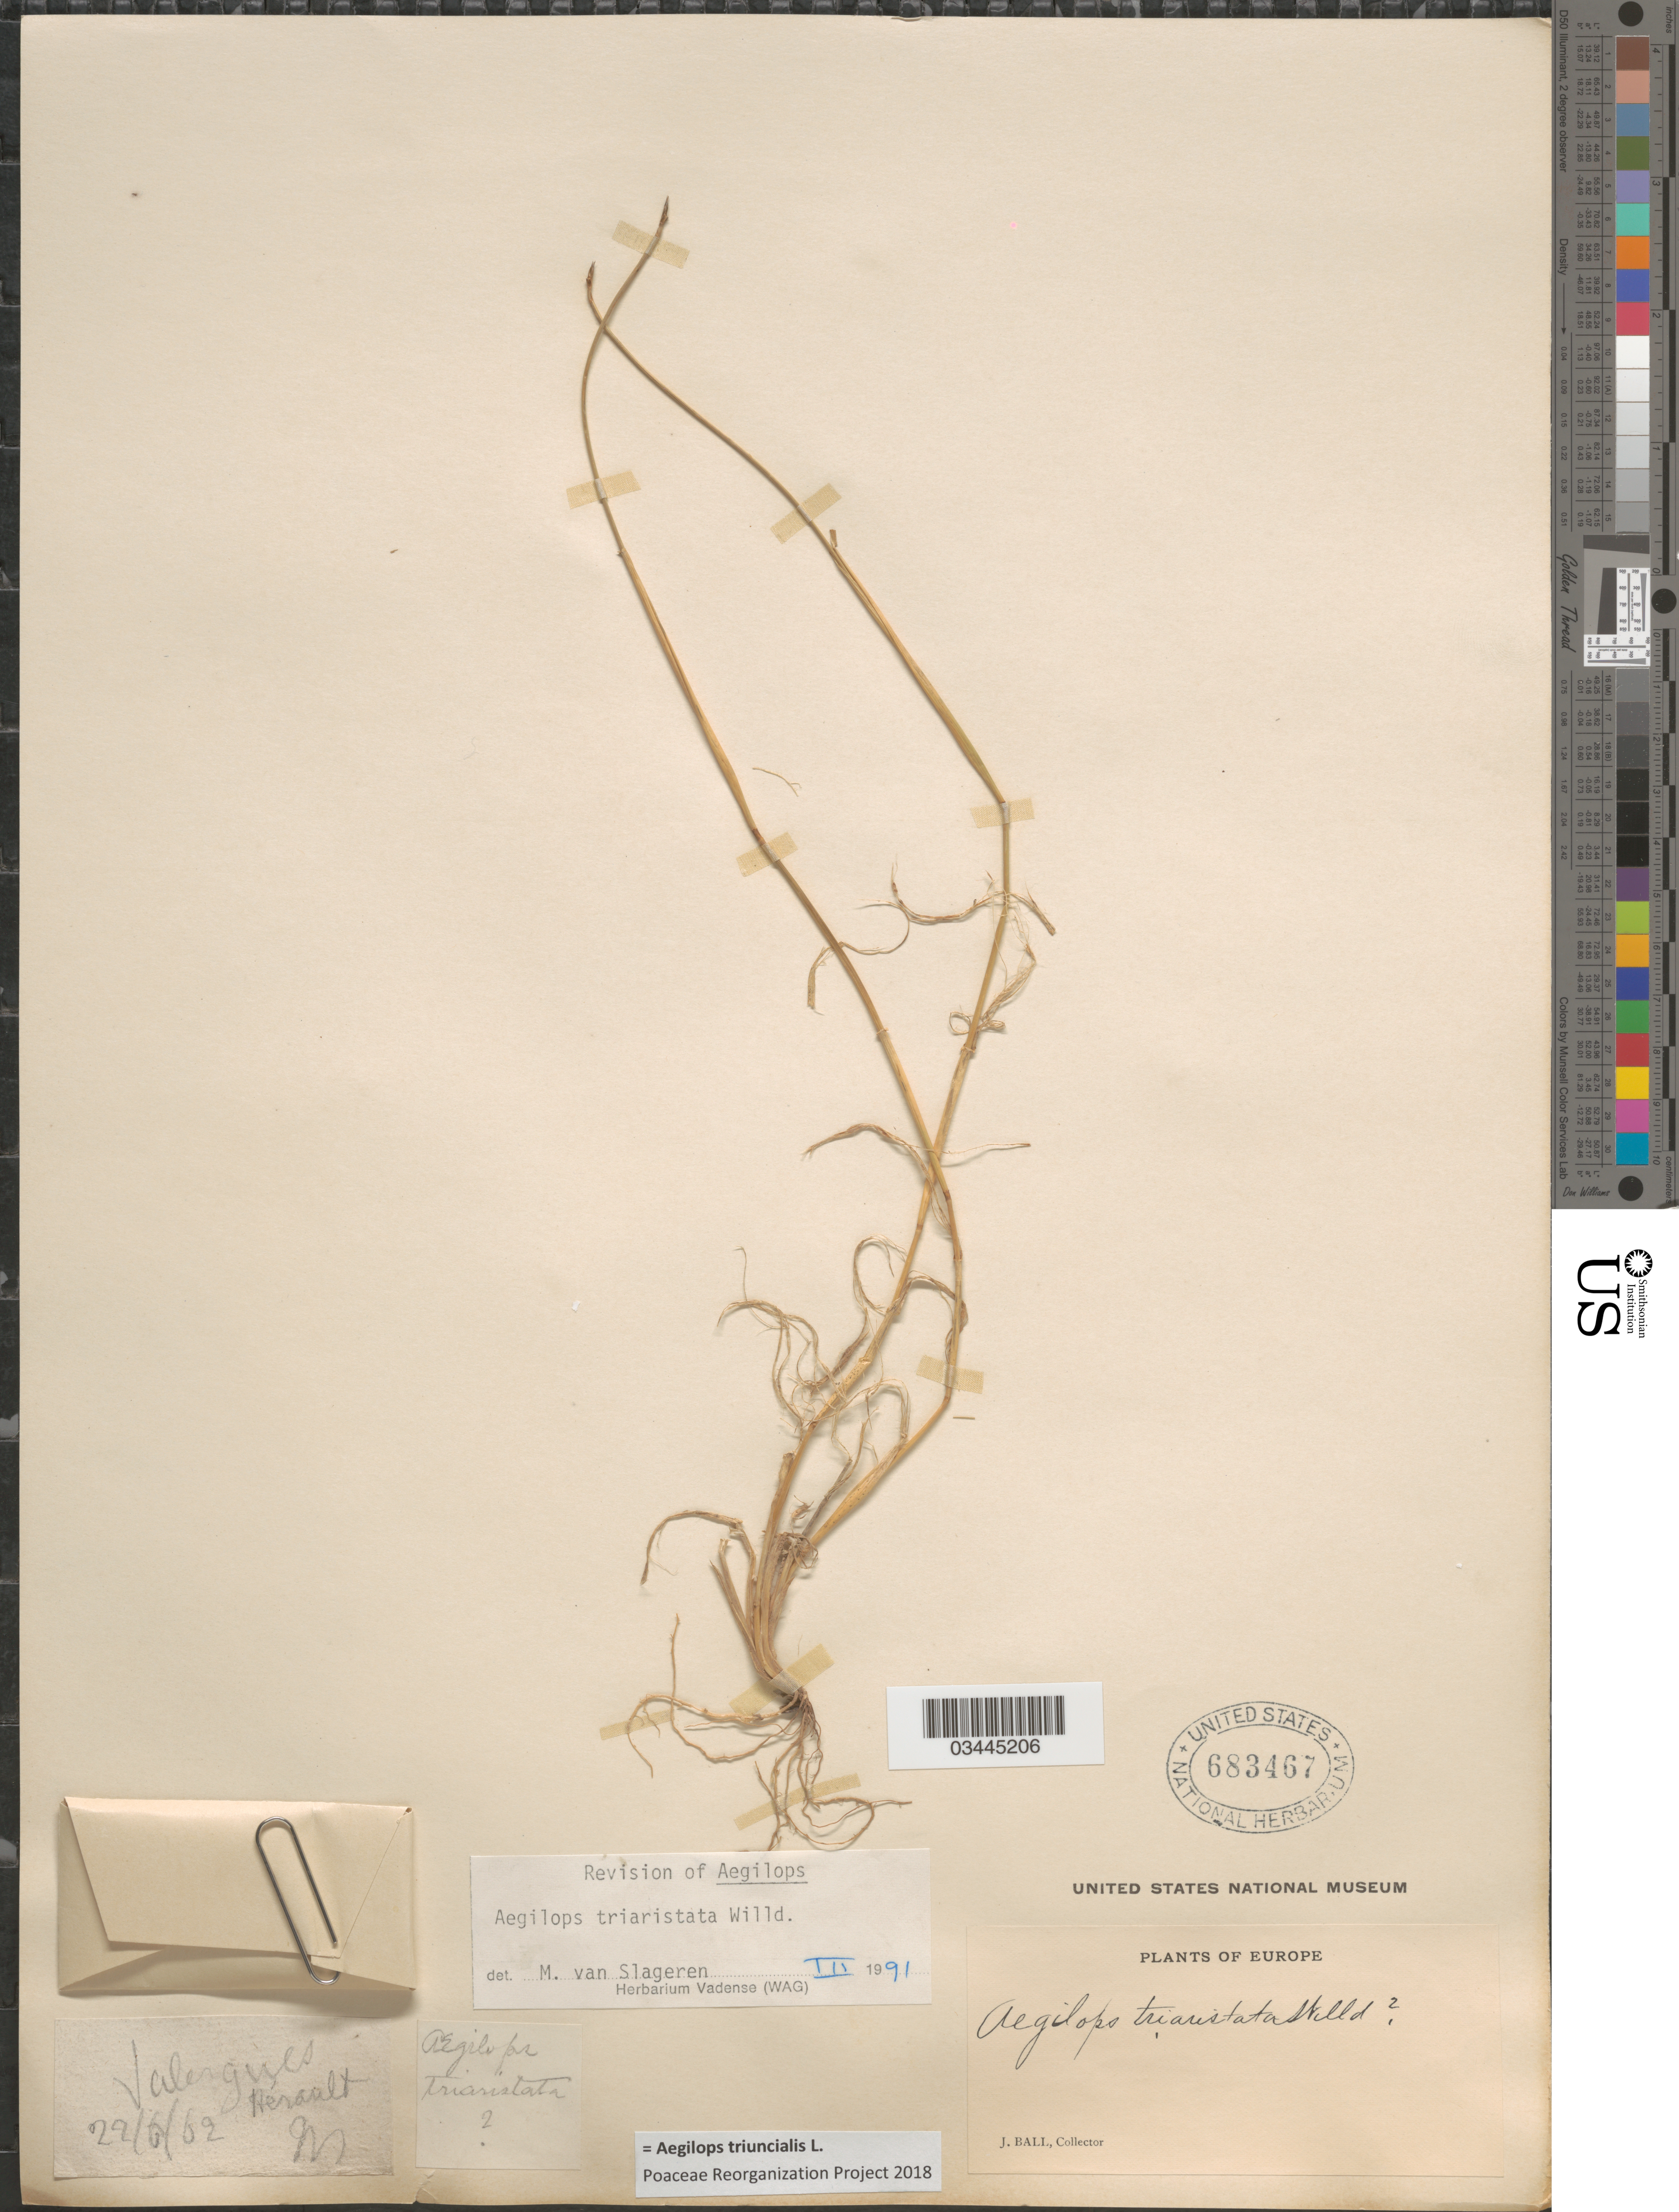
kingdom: Plantae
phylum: Tracheophyta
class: Liliopsida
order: Poales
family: Poaceae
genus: Aegilops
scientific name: Aegilops triuncialis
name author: L.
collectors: J. Ball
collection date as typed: Transcribed d/m/y: 22/6/62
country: France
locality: Europe. Valergues Herault.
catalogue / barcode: US 683467